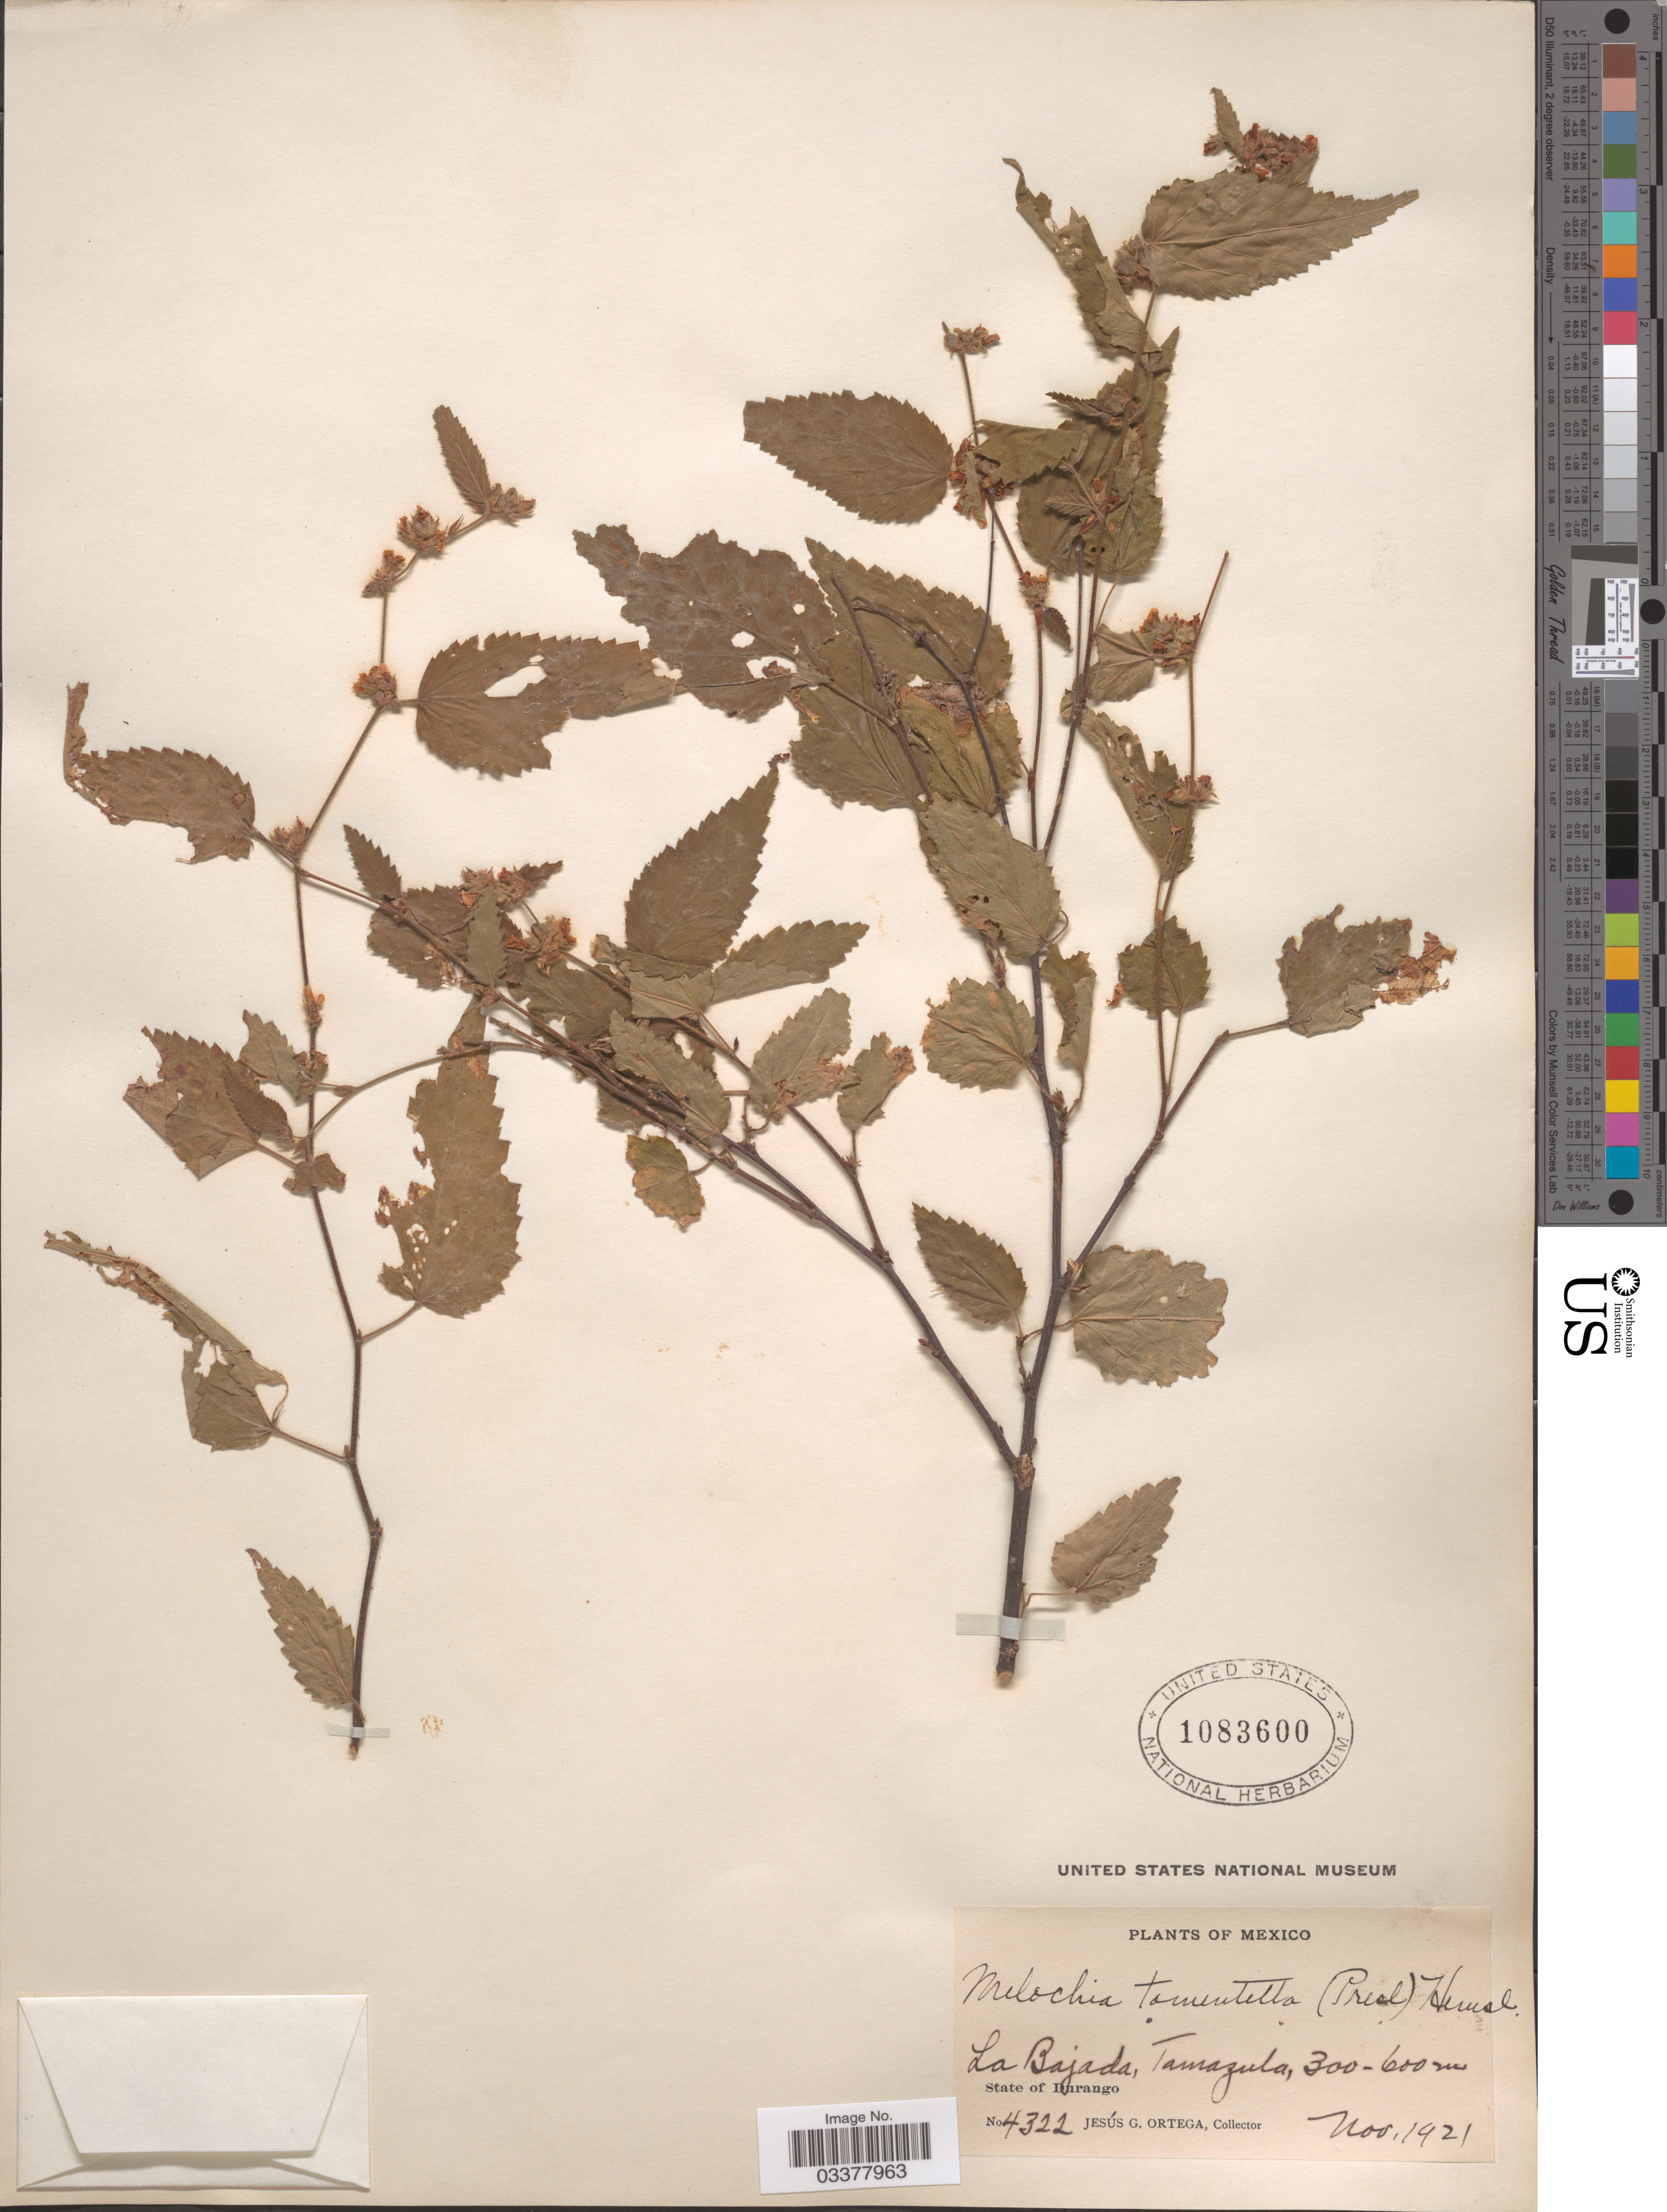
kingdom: Plantae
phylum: Tracheophyta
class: Magnoliopsida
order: Malvales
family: Malvaceae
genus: Melochia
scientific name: Melochia tomentella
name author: (C. Presl) Hemsl.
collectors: J. Ortega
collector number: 4322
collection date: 1921-11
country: Mexico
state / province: Durango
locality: La Bajada, Tamazula.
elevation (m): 300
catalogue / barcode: US 1083600